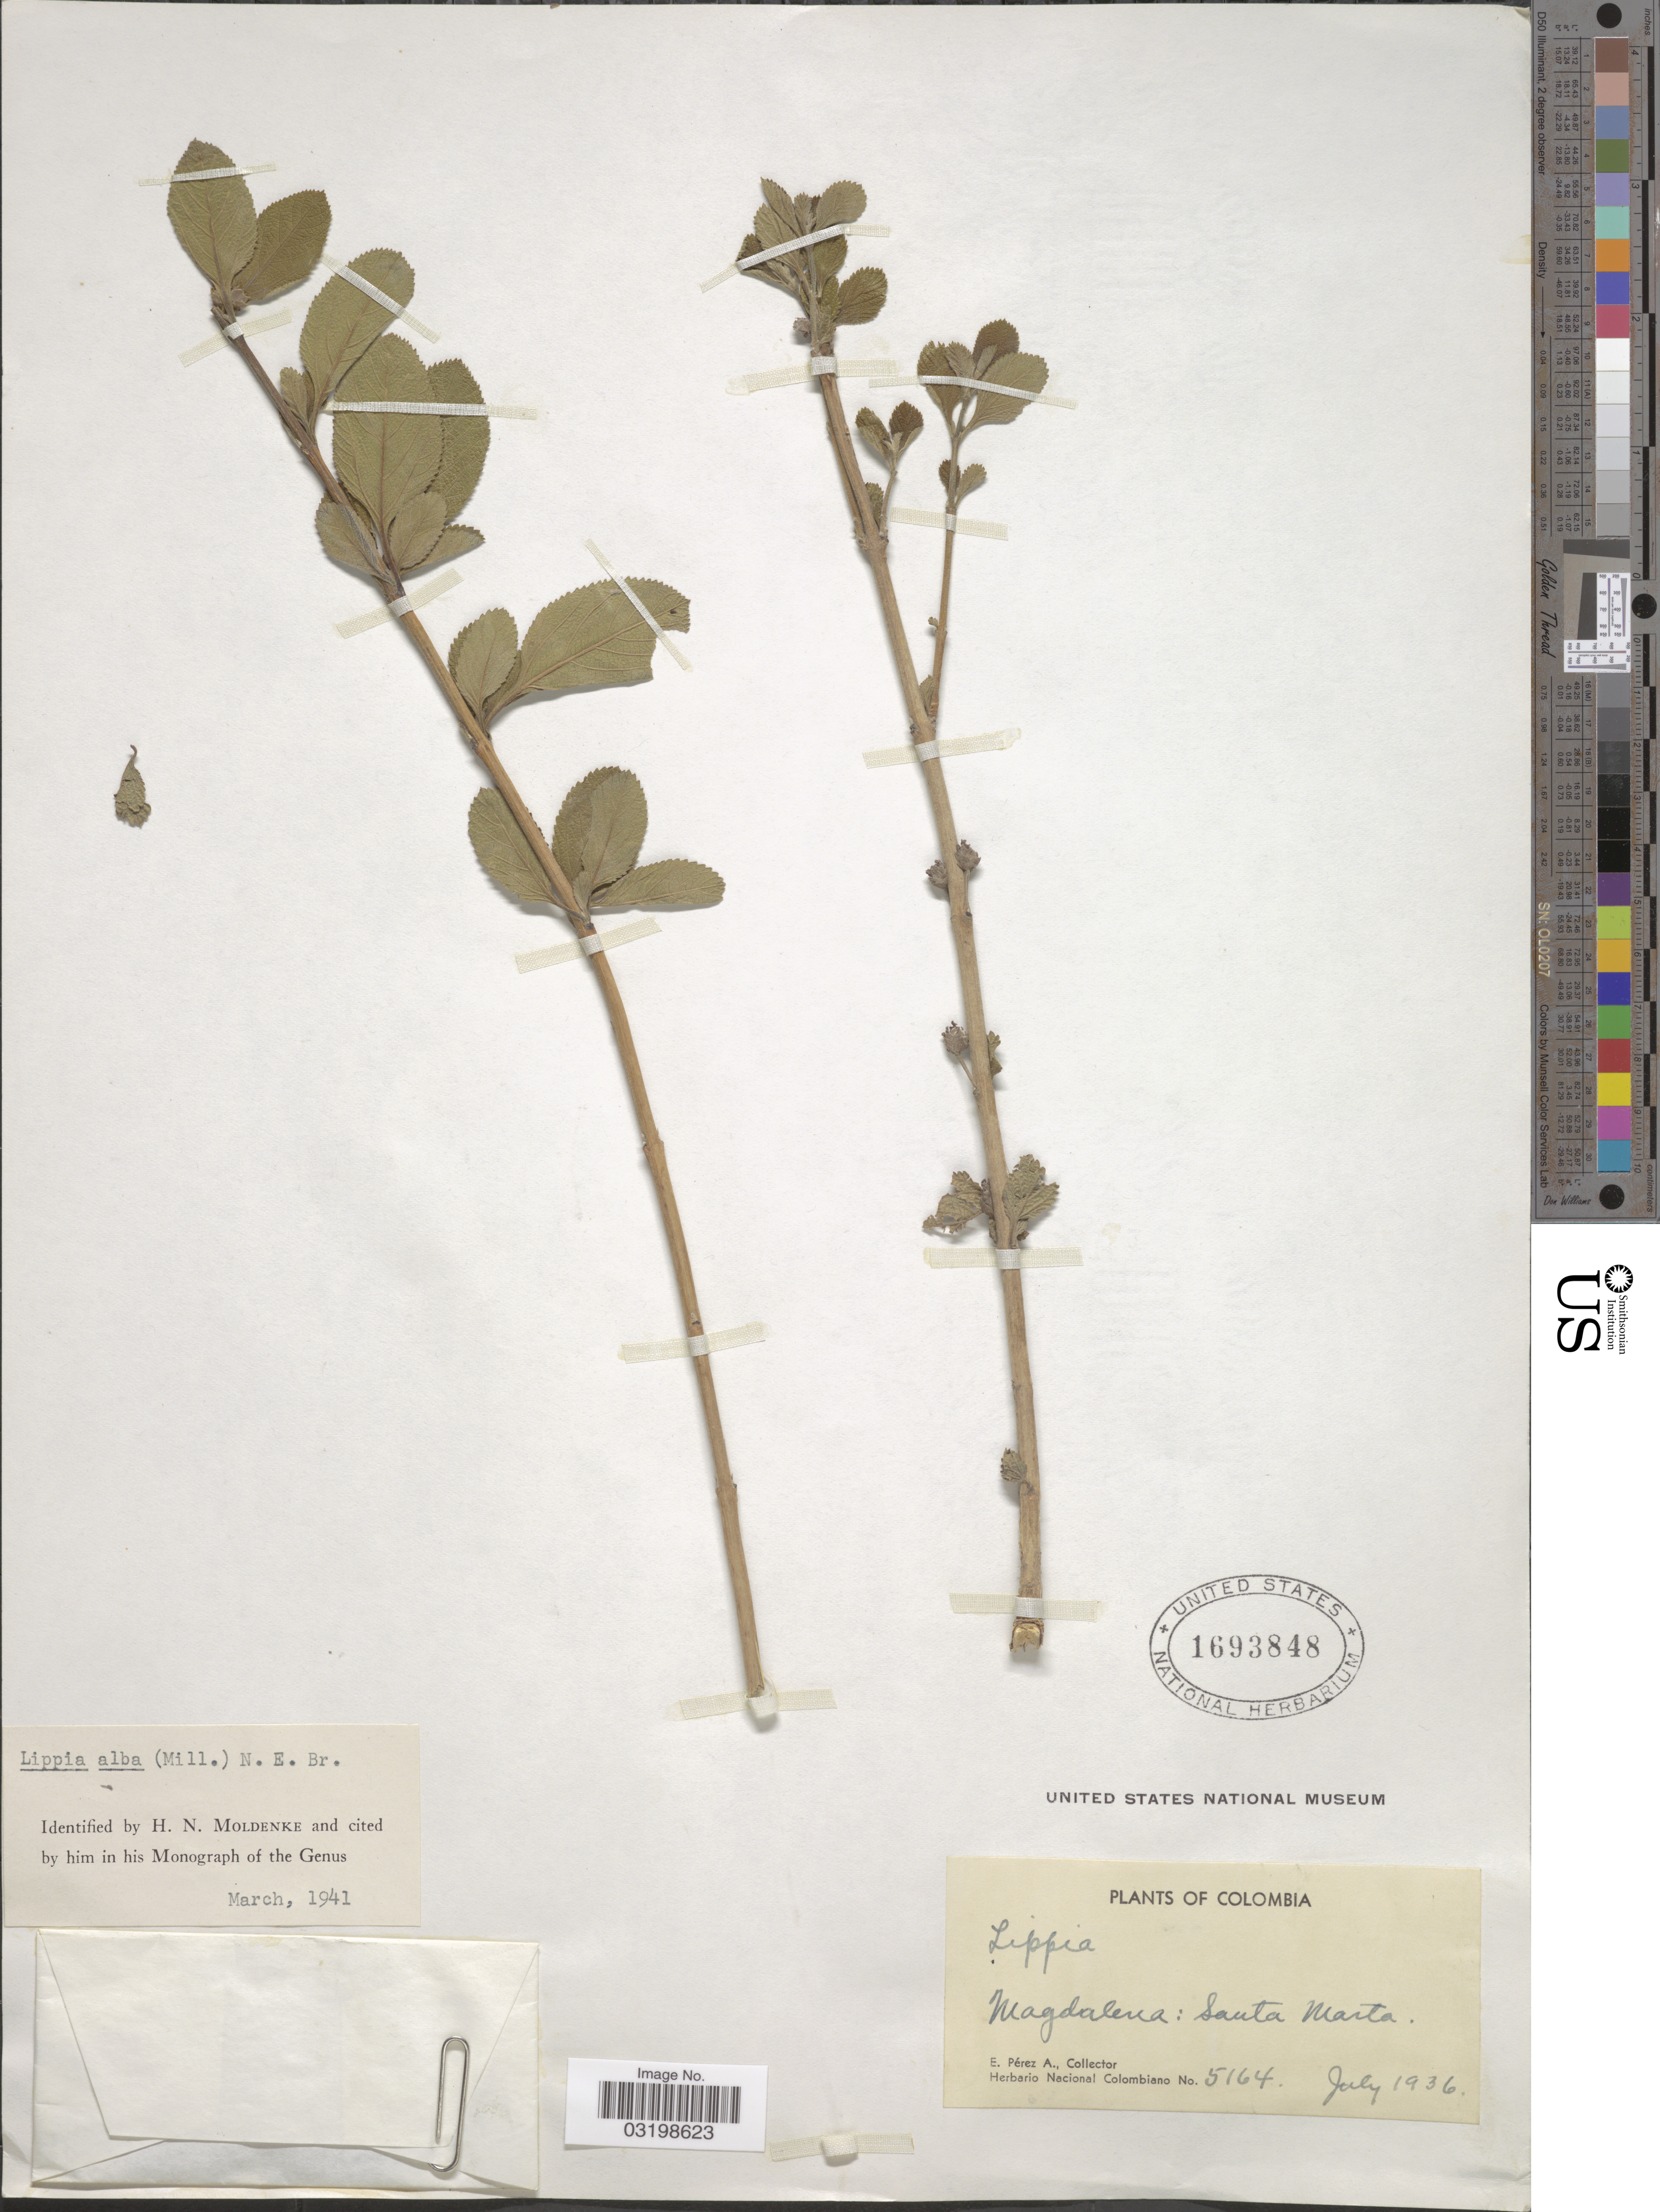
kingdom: Plantae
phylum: Tracheophyta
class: Magnoliopsida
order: Lamiales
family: Verbenaceae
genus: Lippia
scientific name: Lippia alba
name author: (Mill.) N.E. Br. ex Britton & P. Wilson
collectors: E. Pérez Arbeláez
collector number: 5164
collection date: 1936-07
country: Colombia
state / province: Magdalena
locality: Santa Marta.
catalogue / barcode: US 1693848